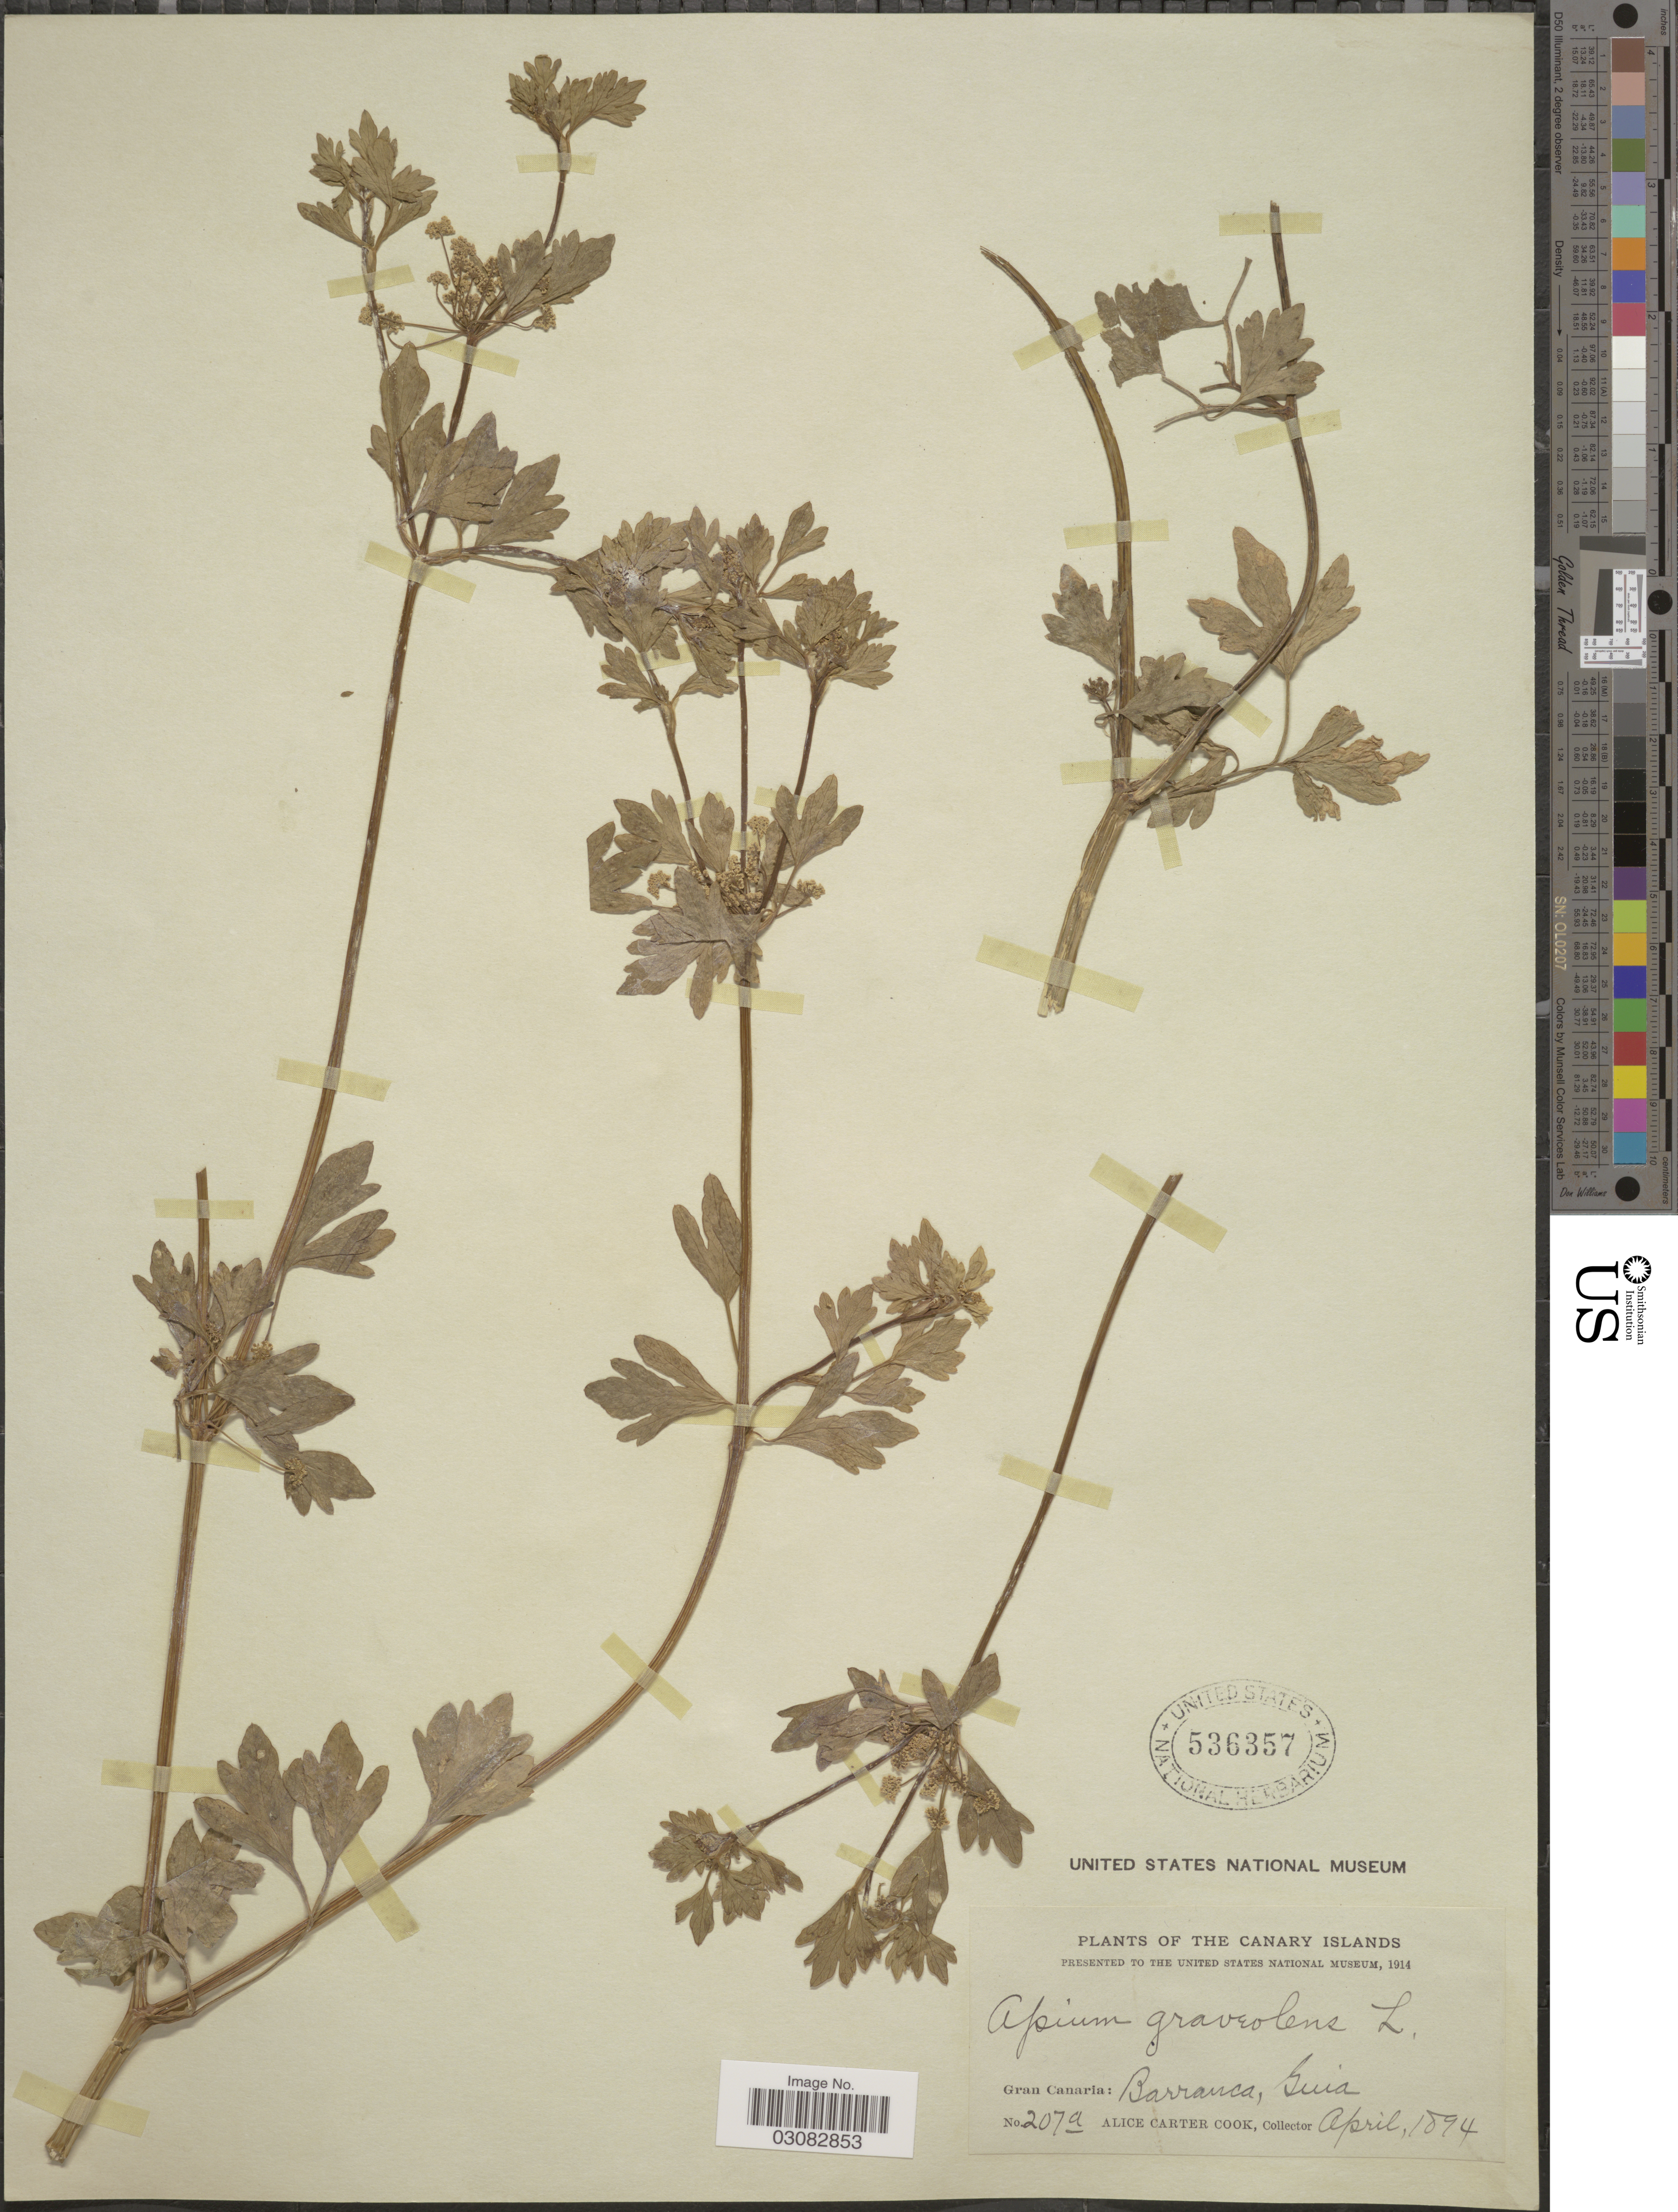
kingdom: Plantae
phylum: Tracheophyta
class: Magnoliopsida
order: Apiales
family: Apiaceae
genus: Apium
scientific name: Apium graveolens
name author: L.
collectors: Alice C. Cook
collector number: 207a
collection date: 1894-04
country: Spain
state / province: Canarias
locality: The Canary Islands. Gran Canaria: Barrancas, Guia.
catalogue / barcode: US 536357